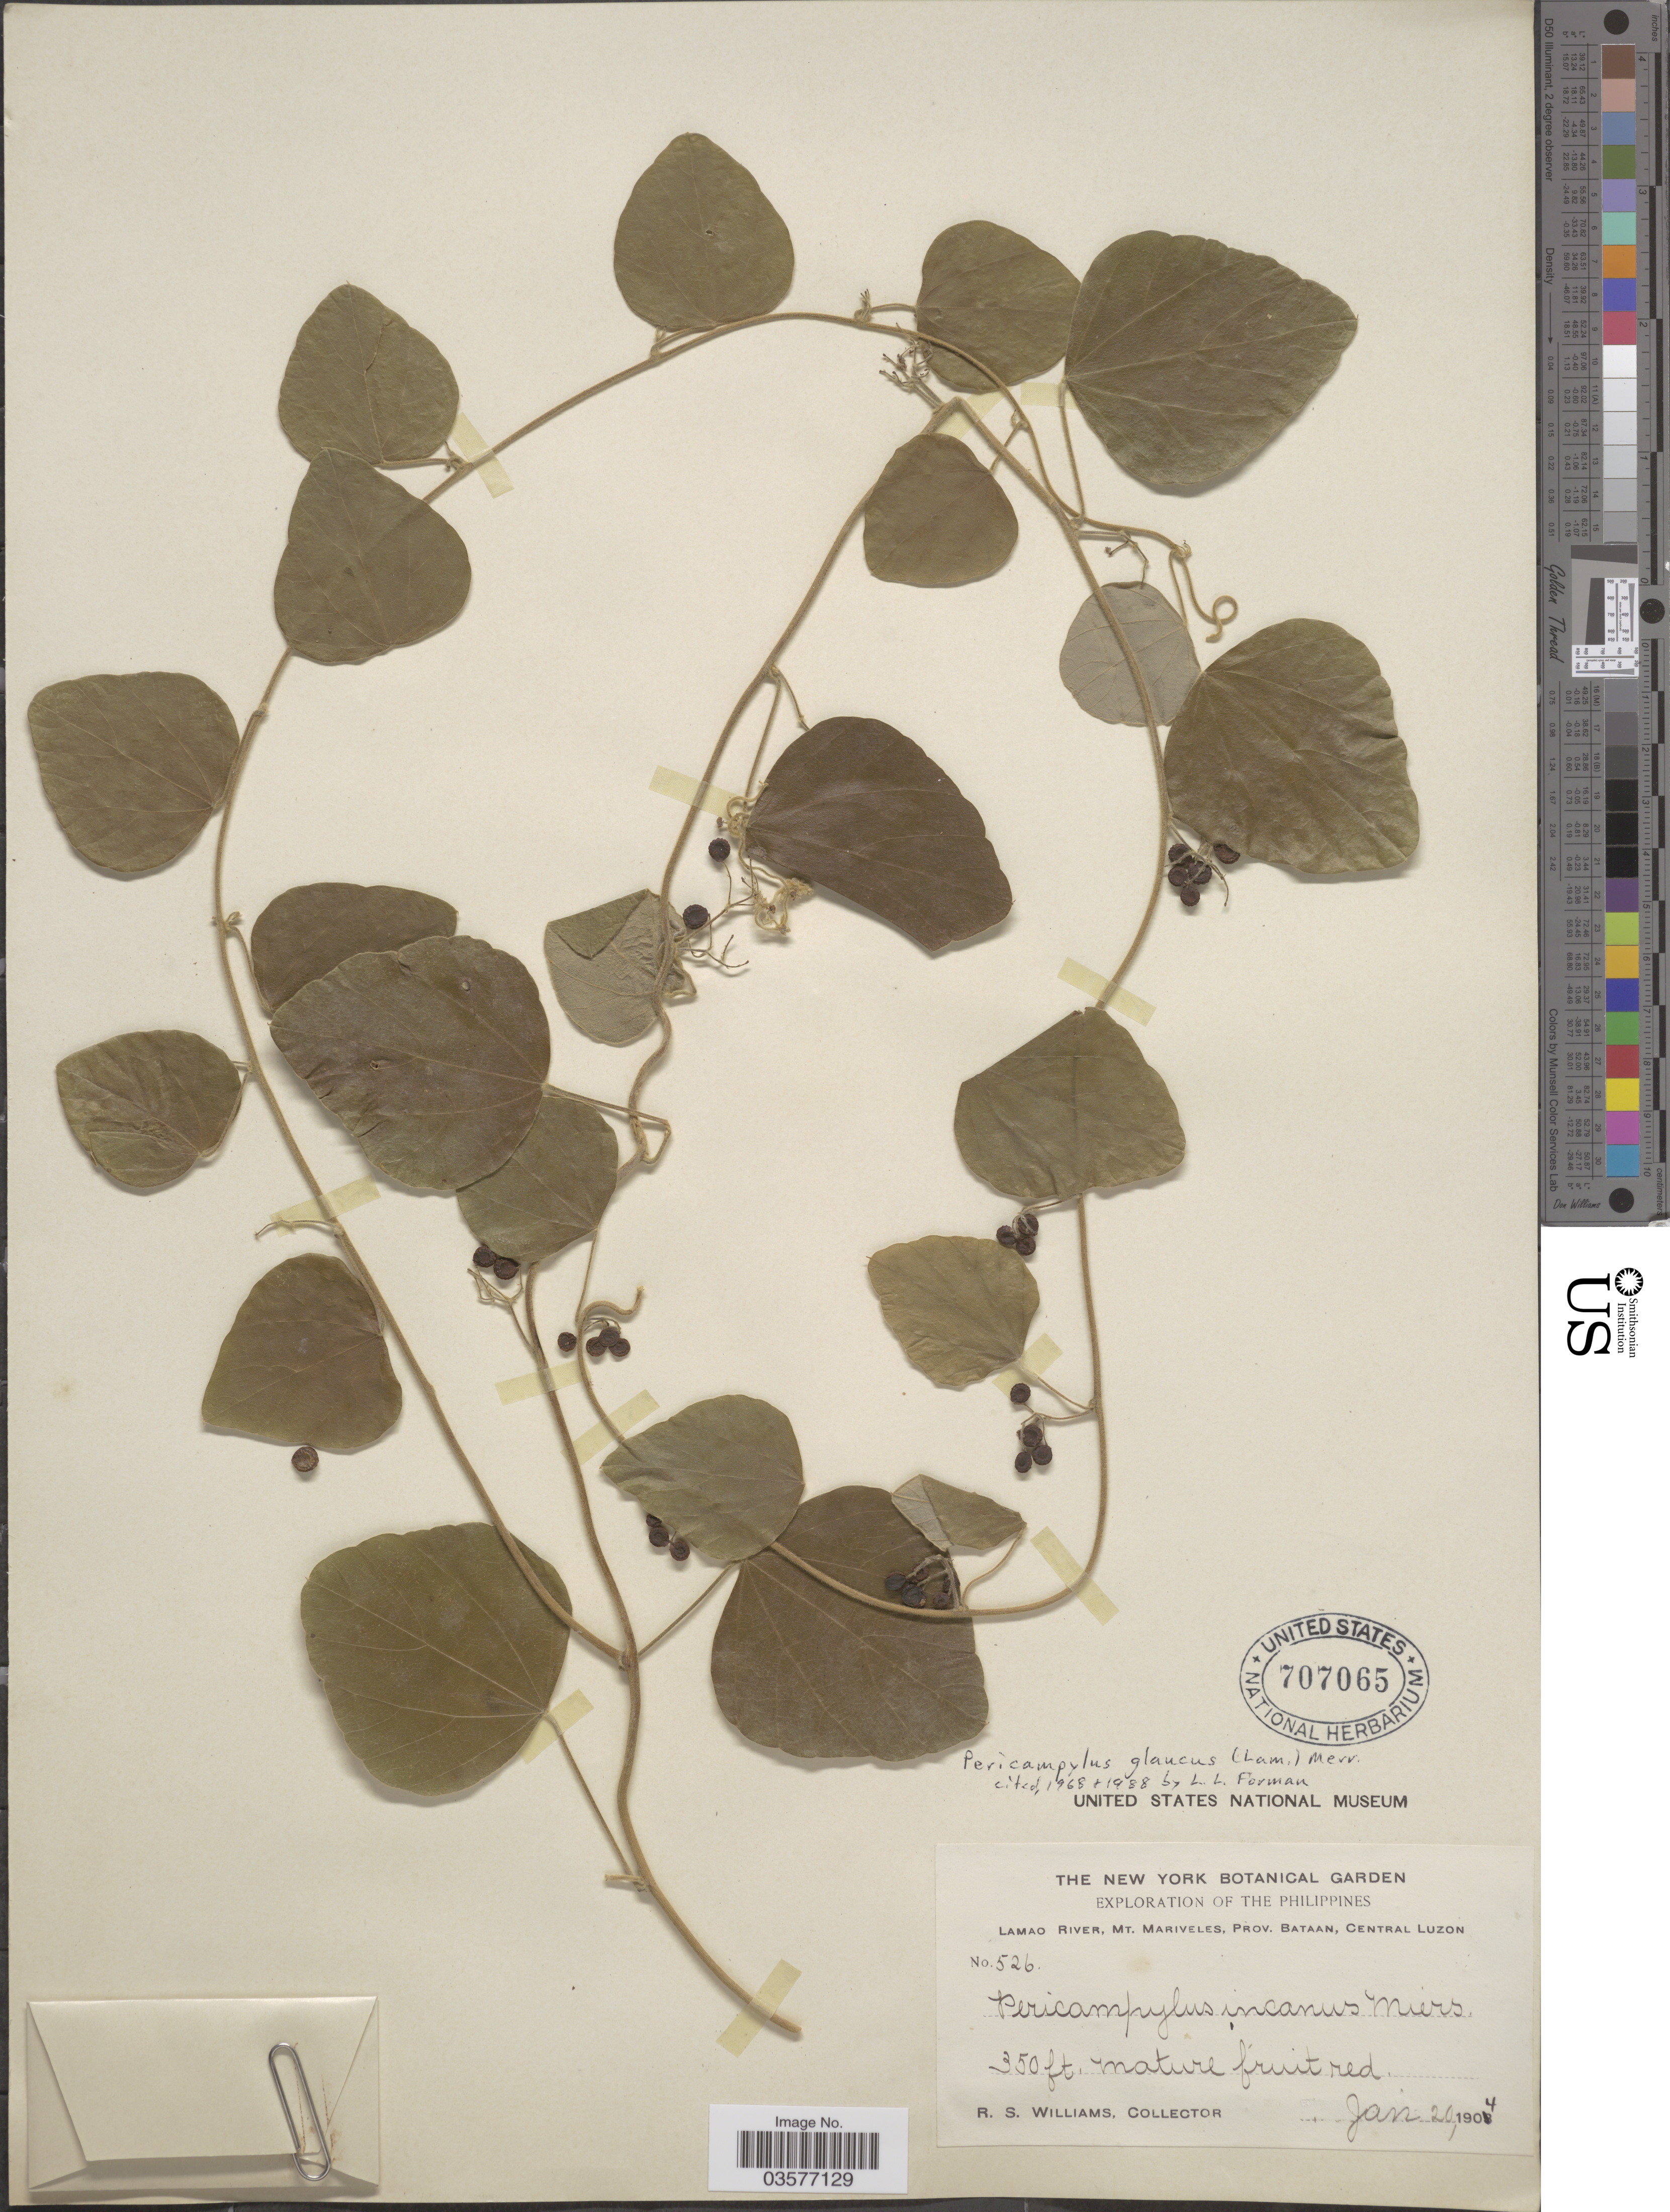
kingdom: Plantae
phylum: Tracheophyta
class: Magnoliopsida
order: Ranunculales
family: Menispermaceae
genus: Pericampylus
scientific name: Pericampylus glaucus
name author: (Lam.) Merr.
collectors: R. S. Williams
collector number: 526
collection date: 1904-01-20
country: Philippines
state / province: Central Luzon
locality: Lamao River, Mt. Mariveles, Prov. Bataan.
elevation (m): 107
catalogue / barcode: US 707065